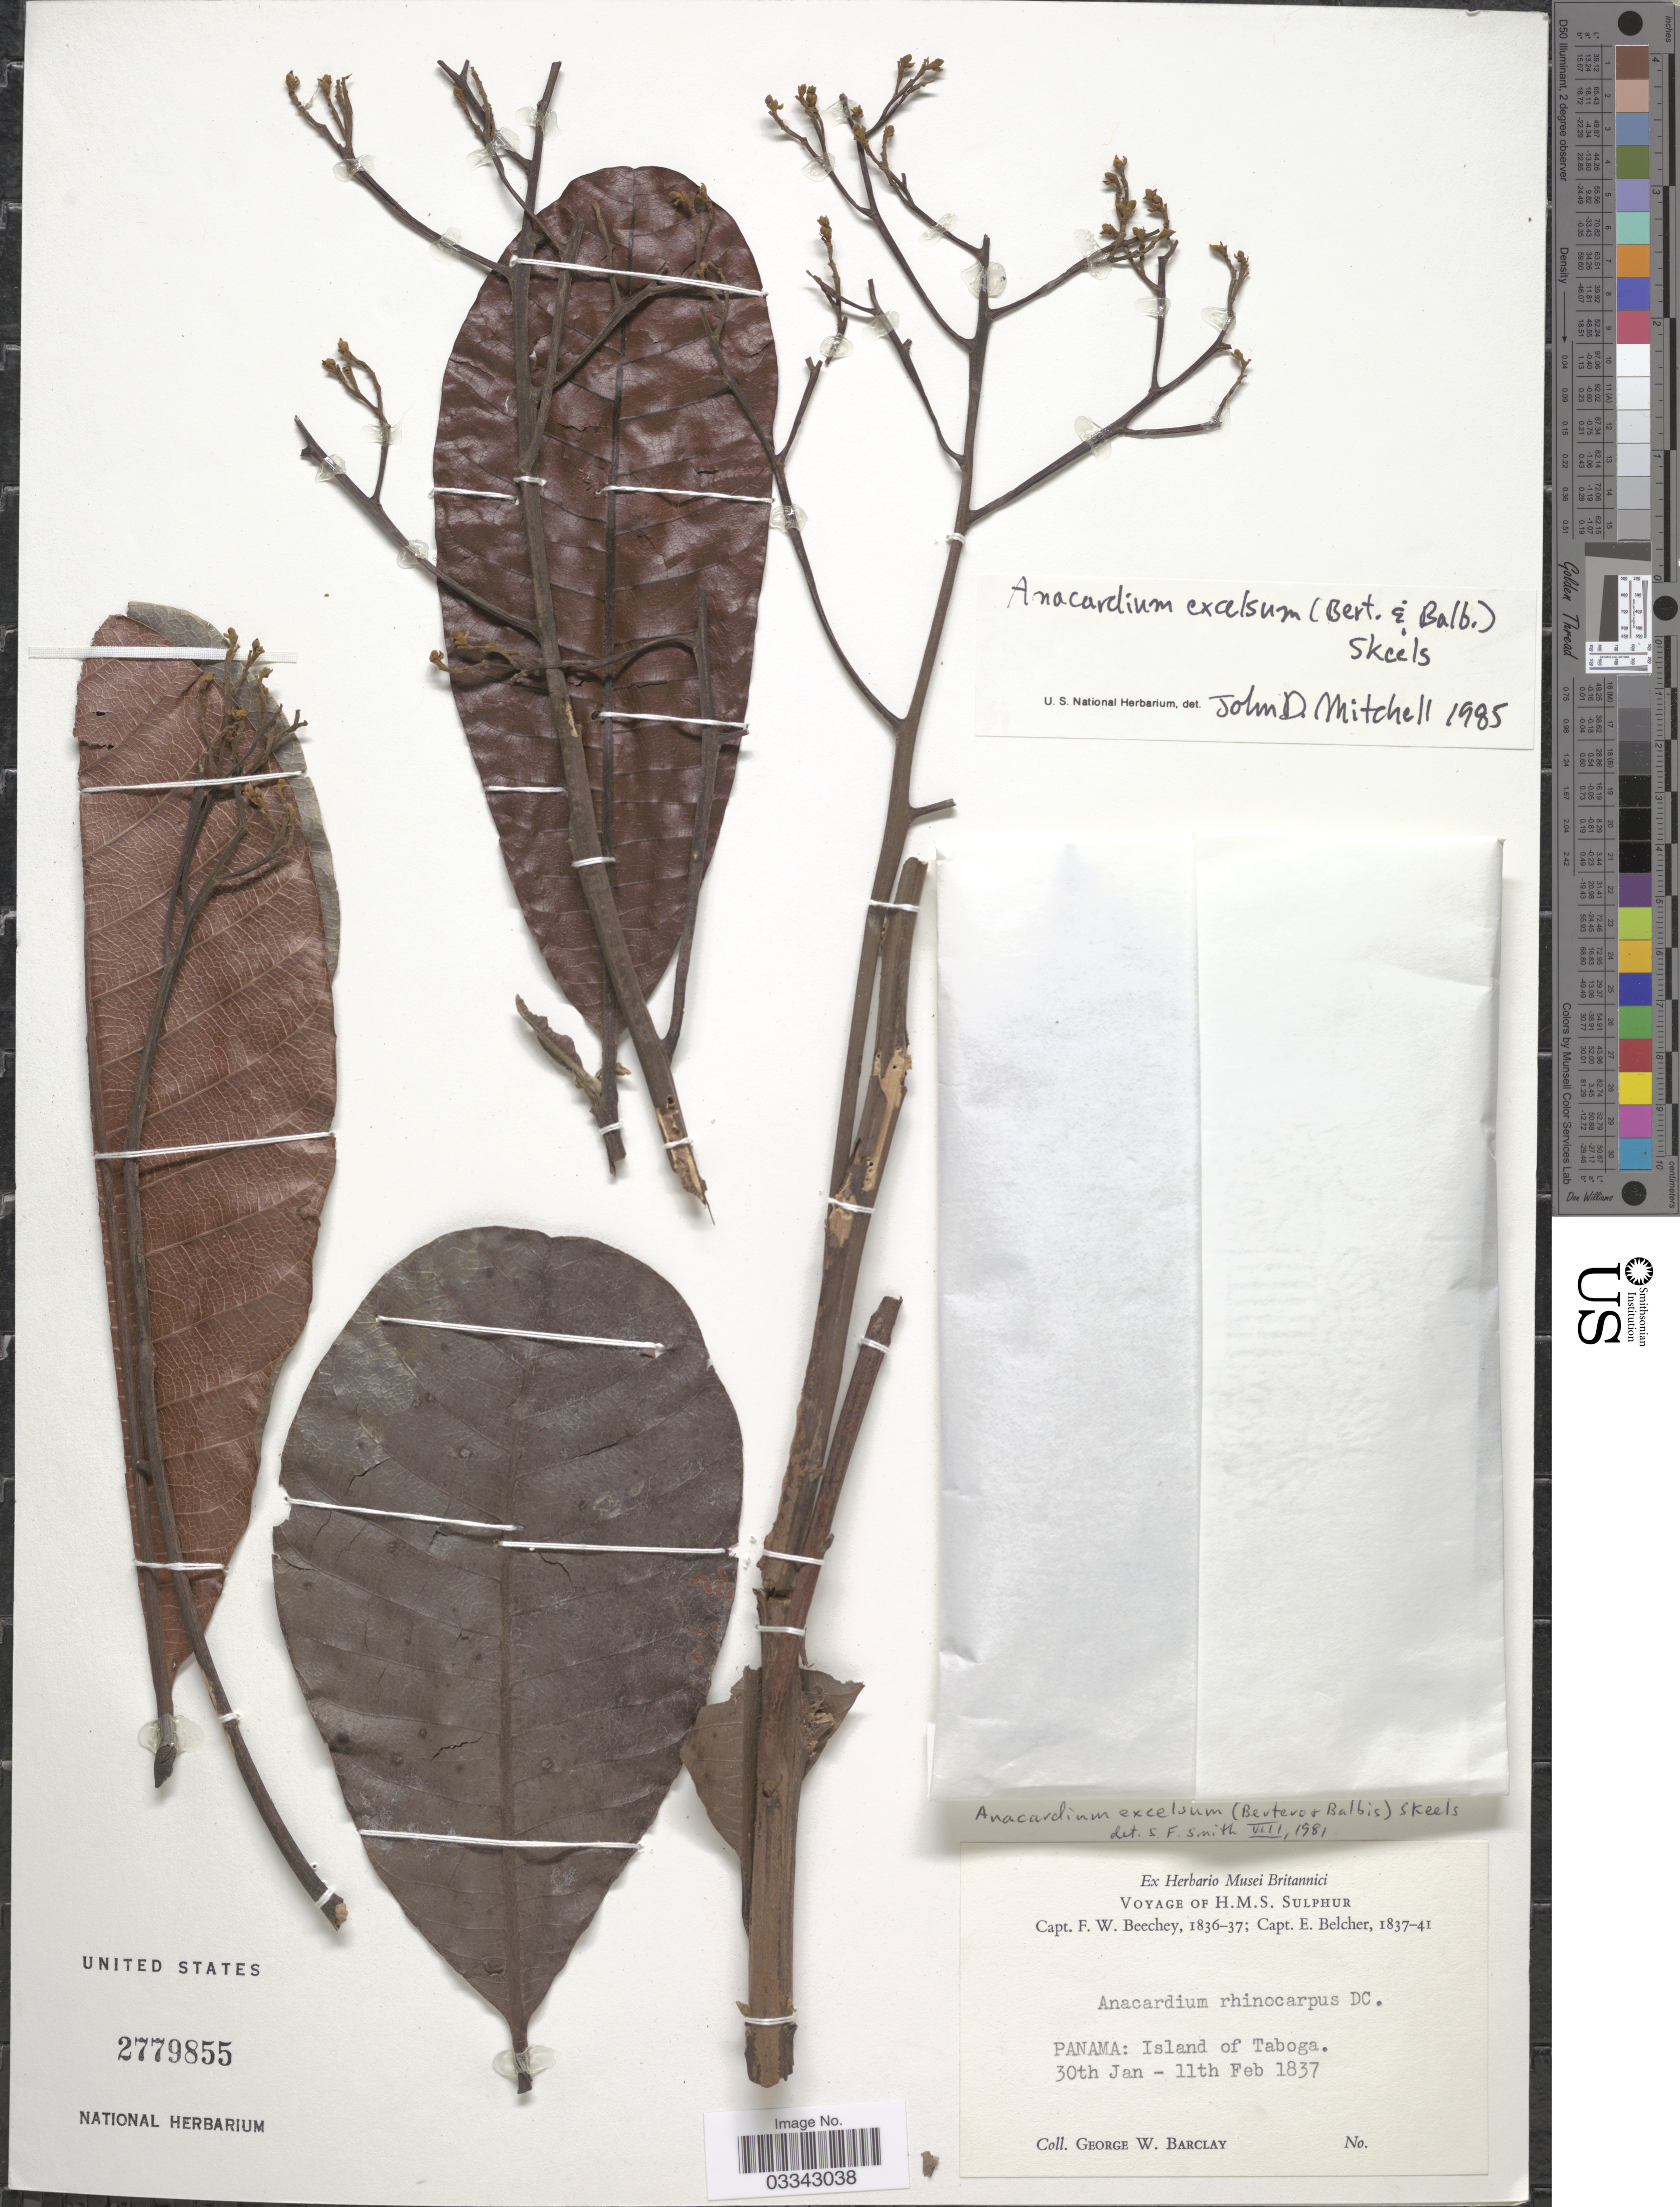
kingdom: Plantae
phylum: Tracheophyta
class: Magnoliopsida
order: Sapindales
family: Anacardiaceae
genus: Anacardium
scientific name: Anacardium excelsum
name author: (Kunth) Skeels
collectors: G. W. Barclay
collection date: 1837-01-30/1837-02-11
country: Panama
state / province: Panamá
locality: Island of Taboga.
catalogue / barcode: US 2779855